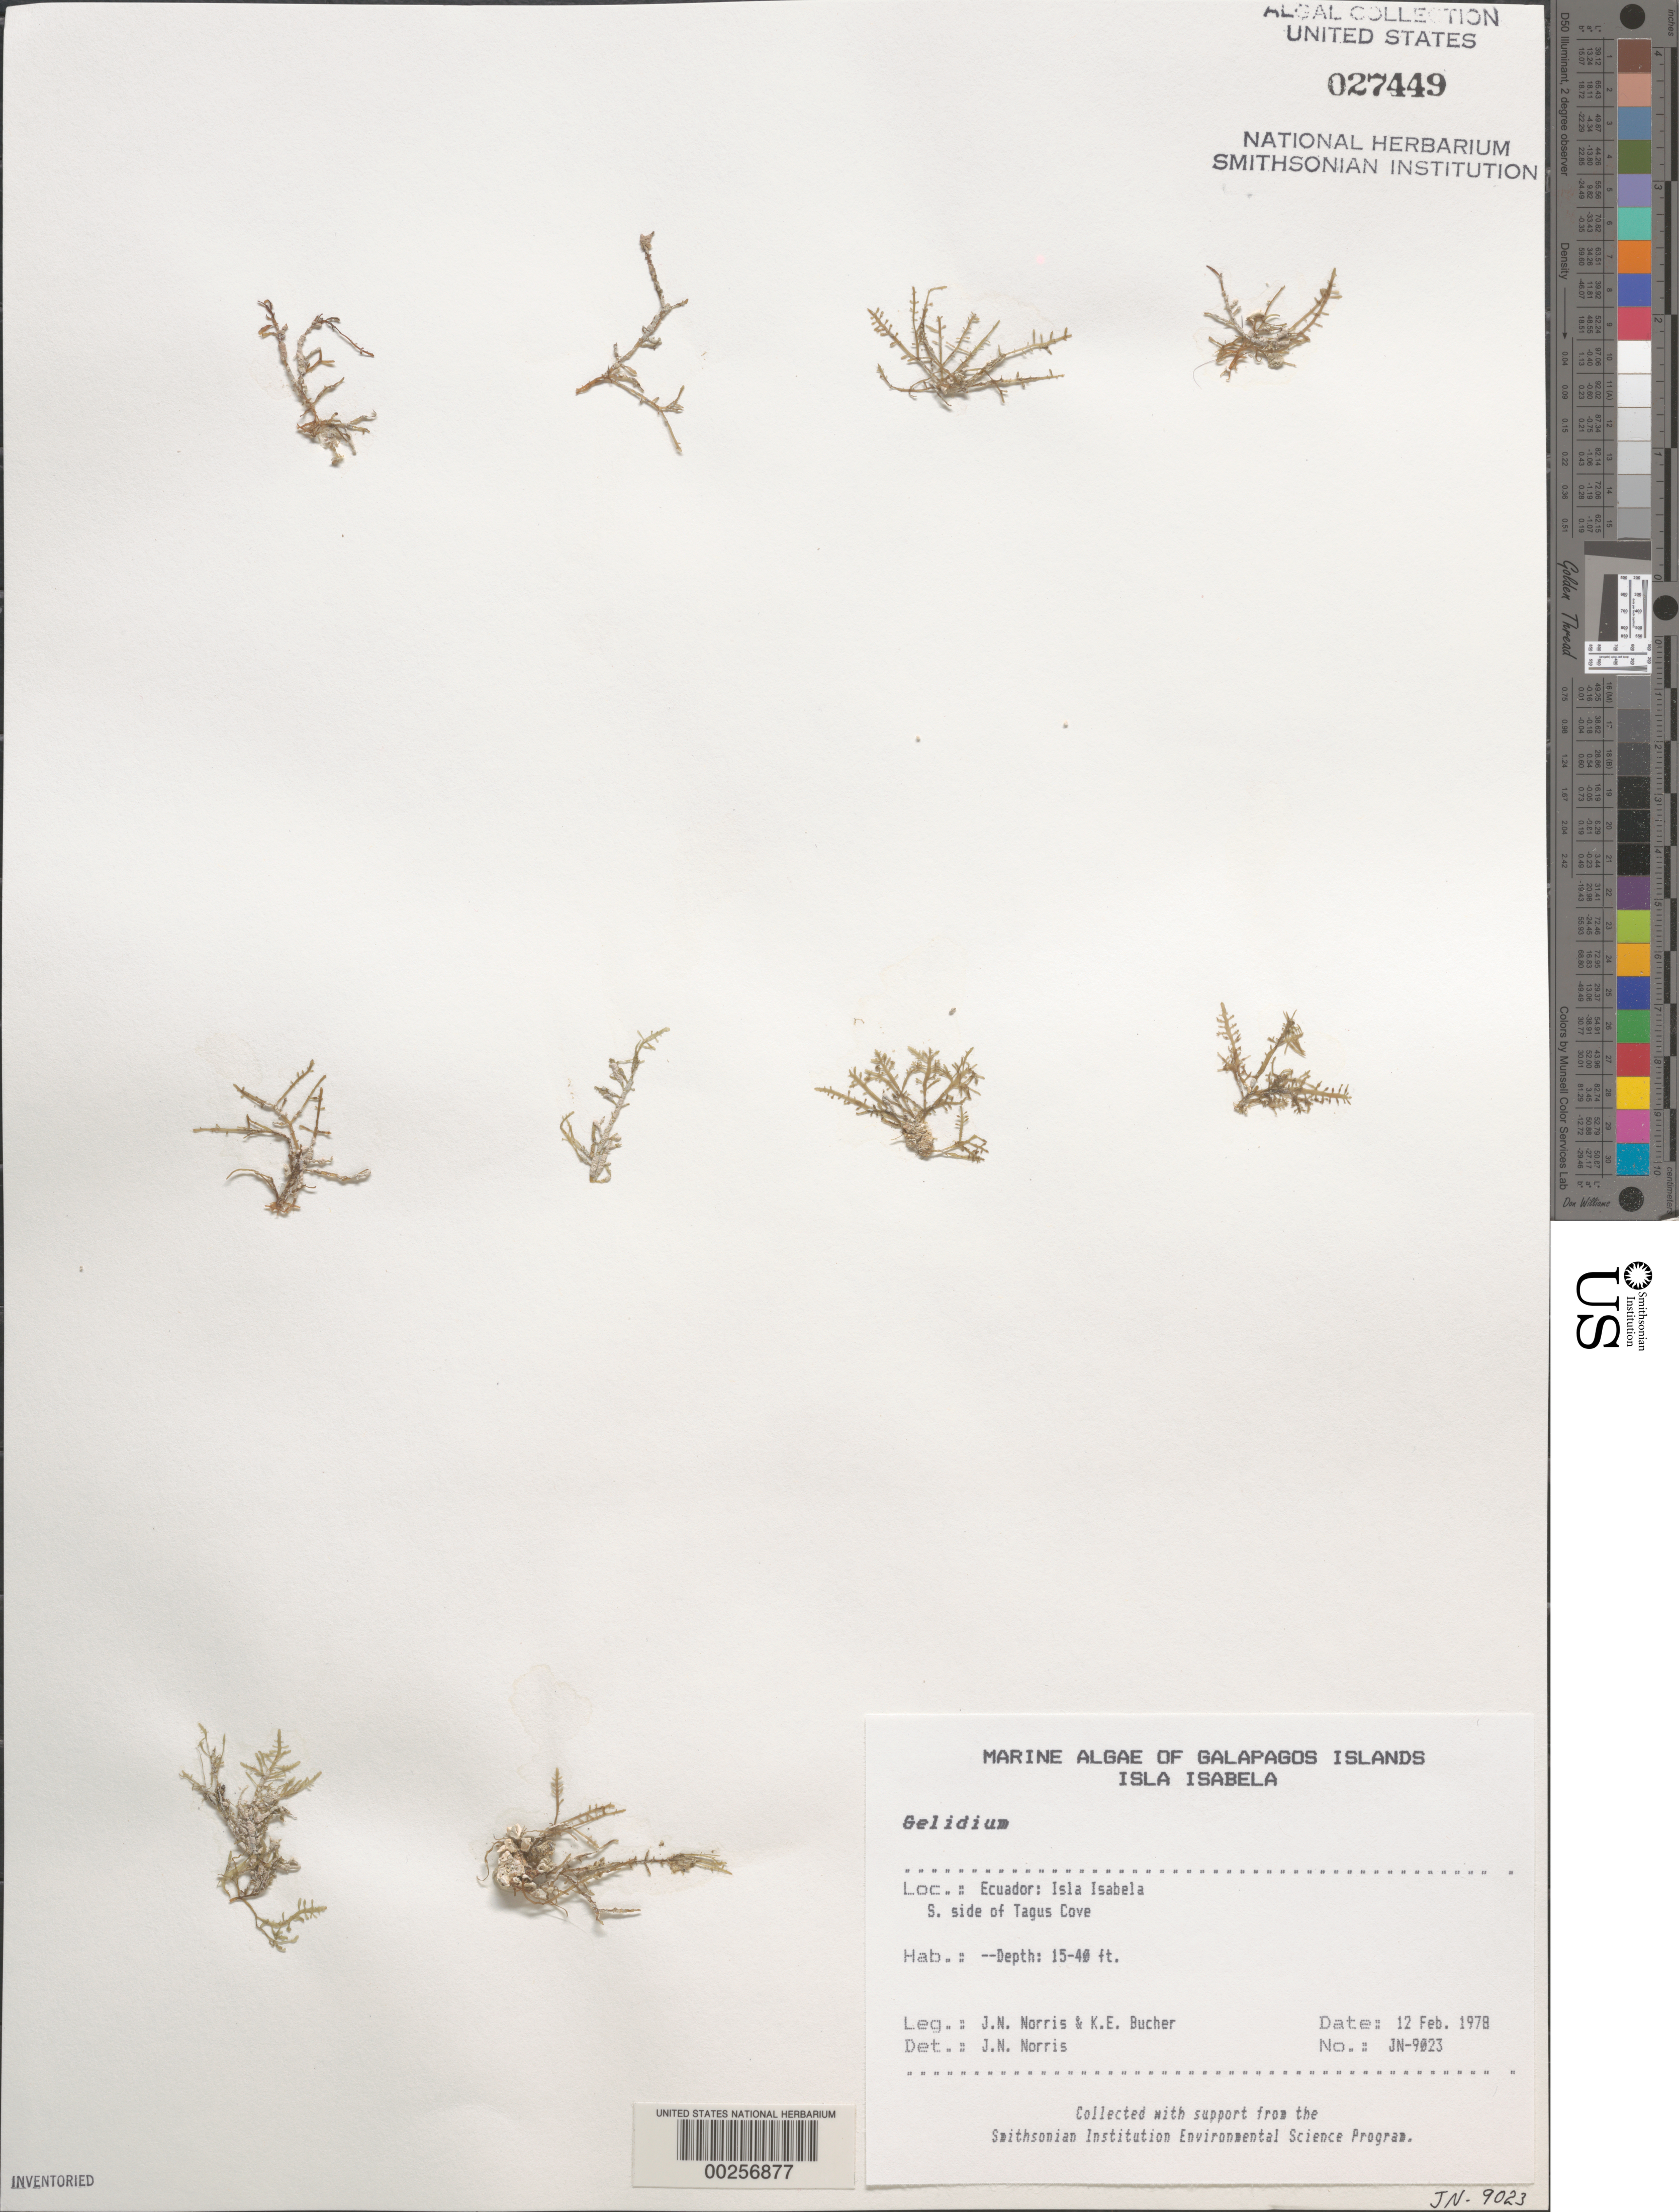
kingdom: Plantae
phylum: Rhodophyta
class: Florideophyceae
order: Gelidiales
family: Gelidiaceae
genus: Gelidium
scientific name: Gelidium sp.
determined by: Norris, James N.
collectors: J. N. Norris & K. E. Bucher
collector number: JN-9023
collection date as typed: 12 Feb 1978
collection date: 1978-02-12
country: Ecuador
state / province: Colón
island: Isabela [Albemarle]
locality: Tagus Cove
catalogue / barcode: US 27449